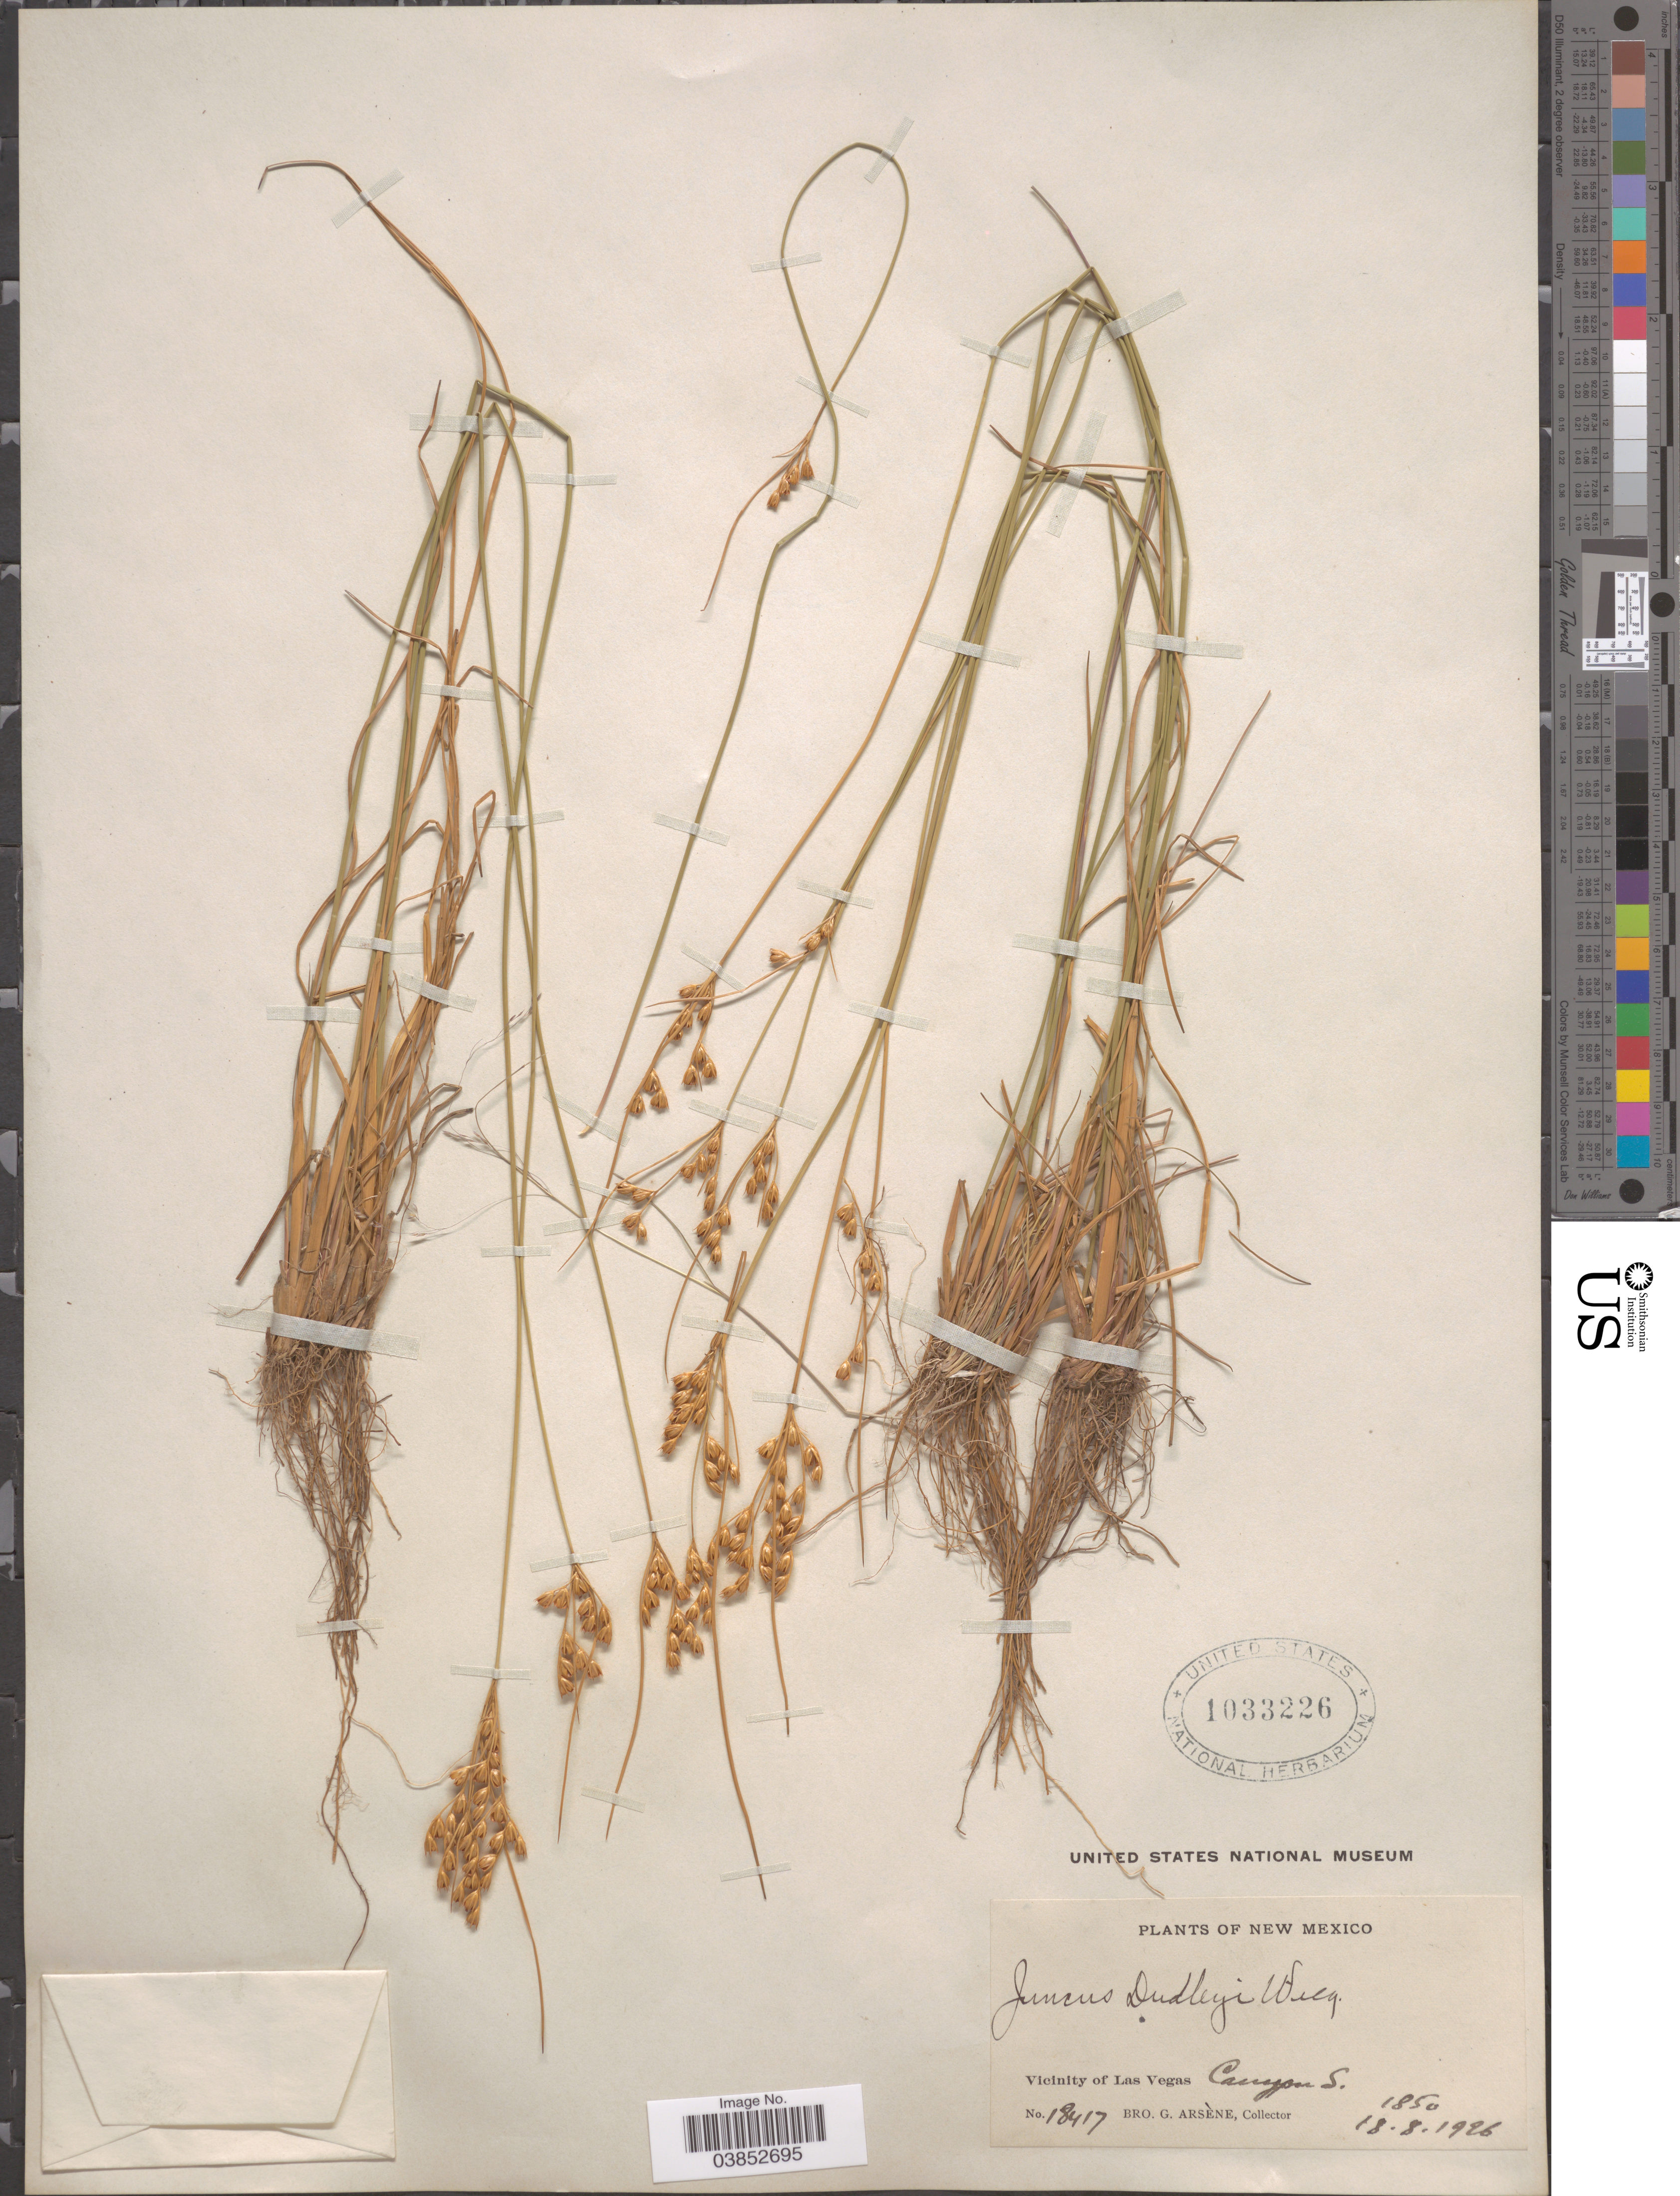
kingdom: Plantae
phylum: Tracheophyta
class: Liliopsida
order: Poales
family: Juncaceae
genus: Juncus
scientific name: Juncus dudleyi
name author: Wiegand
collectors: Bro. G. Arsène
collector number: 18417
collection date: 1926-08-18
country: United States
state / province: New Mexico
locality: Vicinity of Las Vegas. Canyon S.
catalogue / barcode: US 1033226